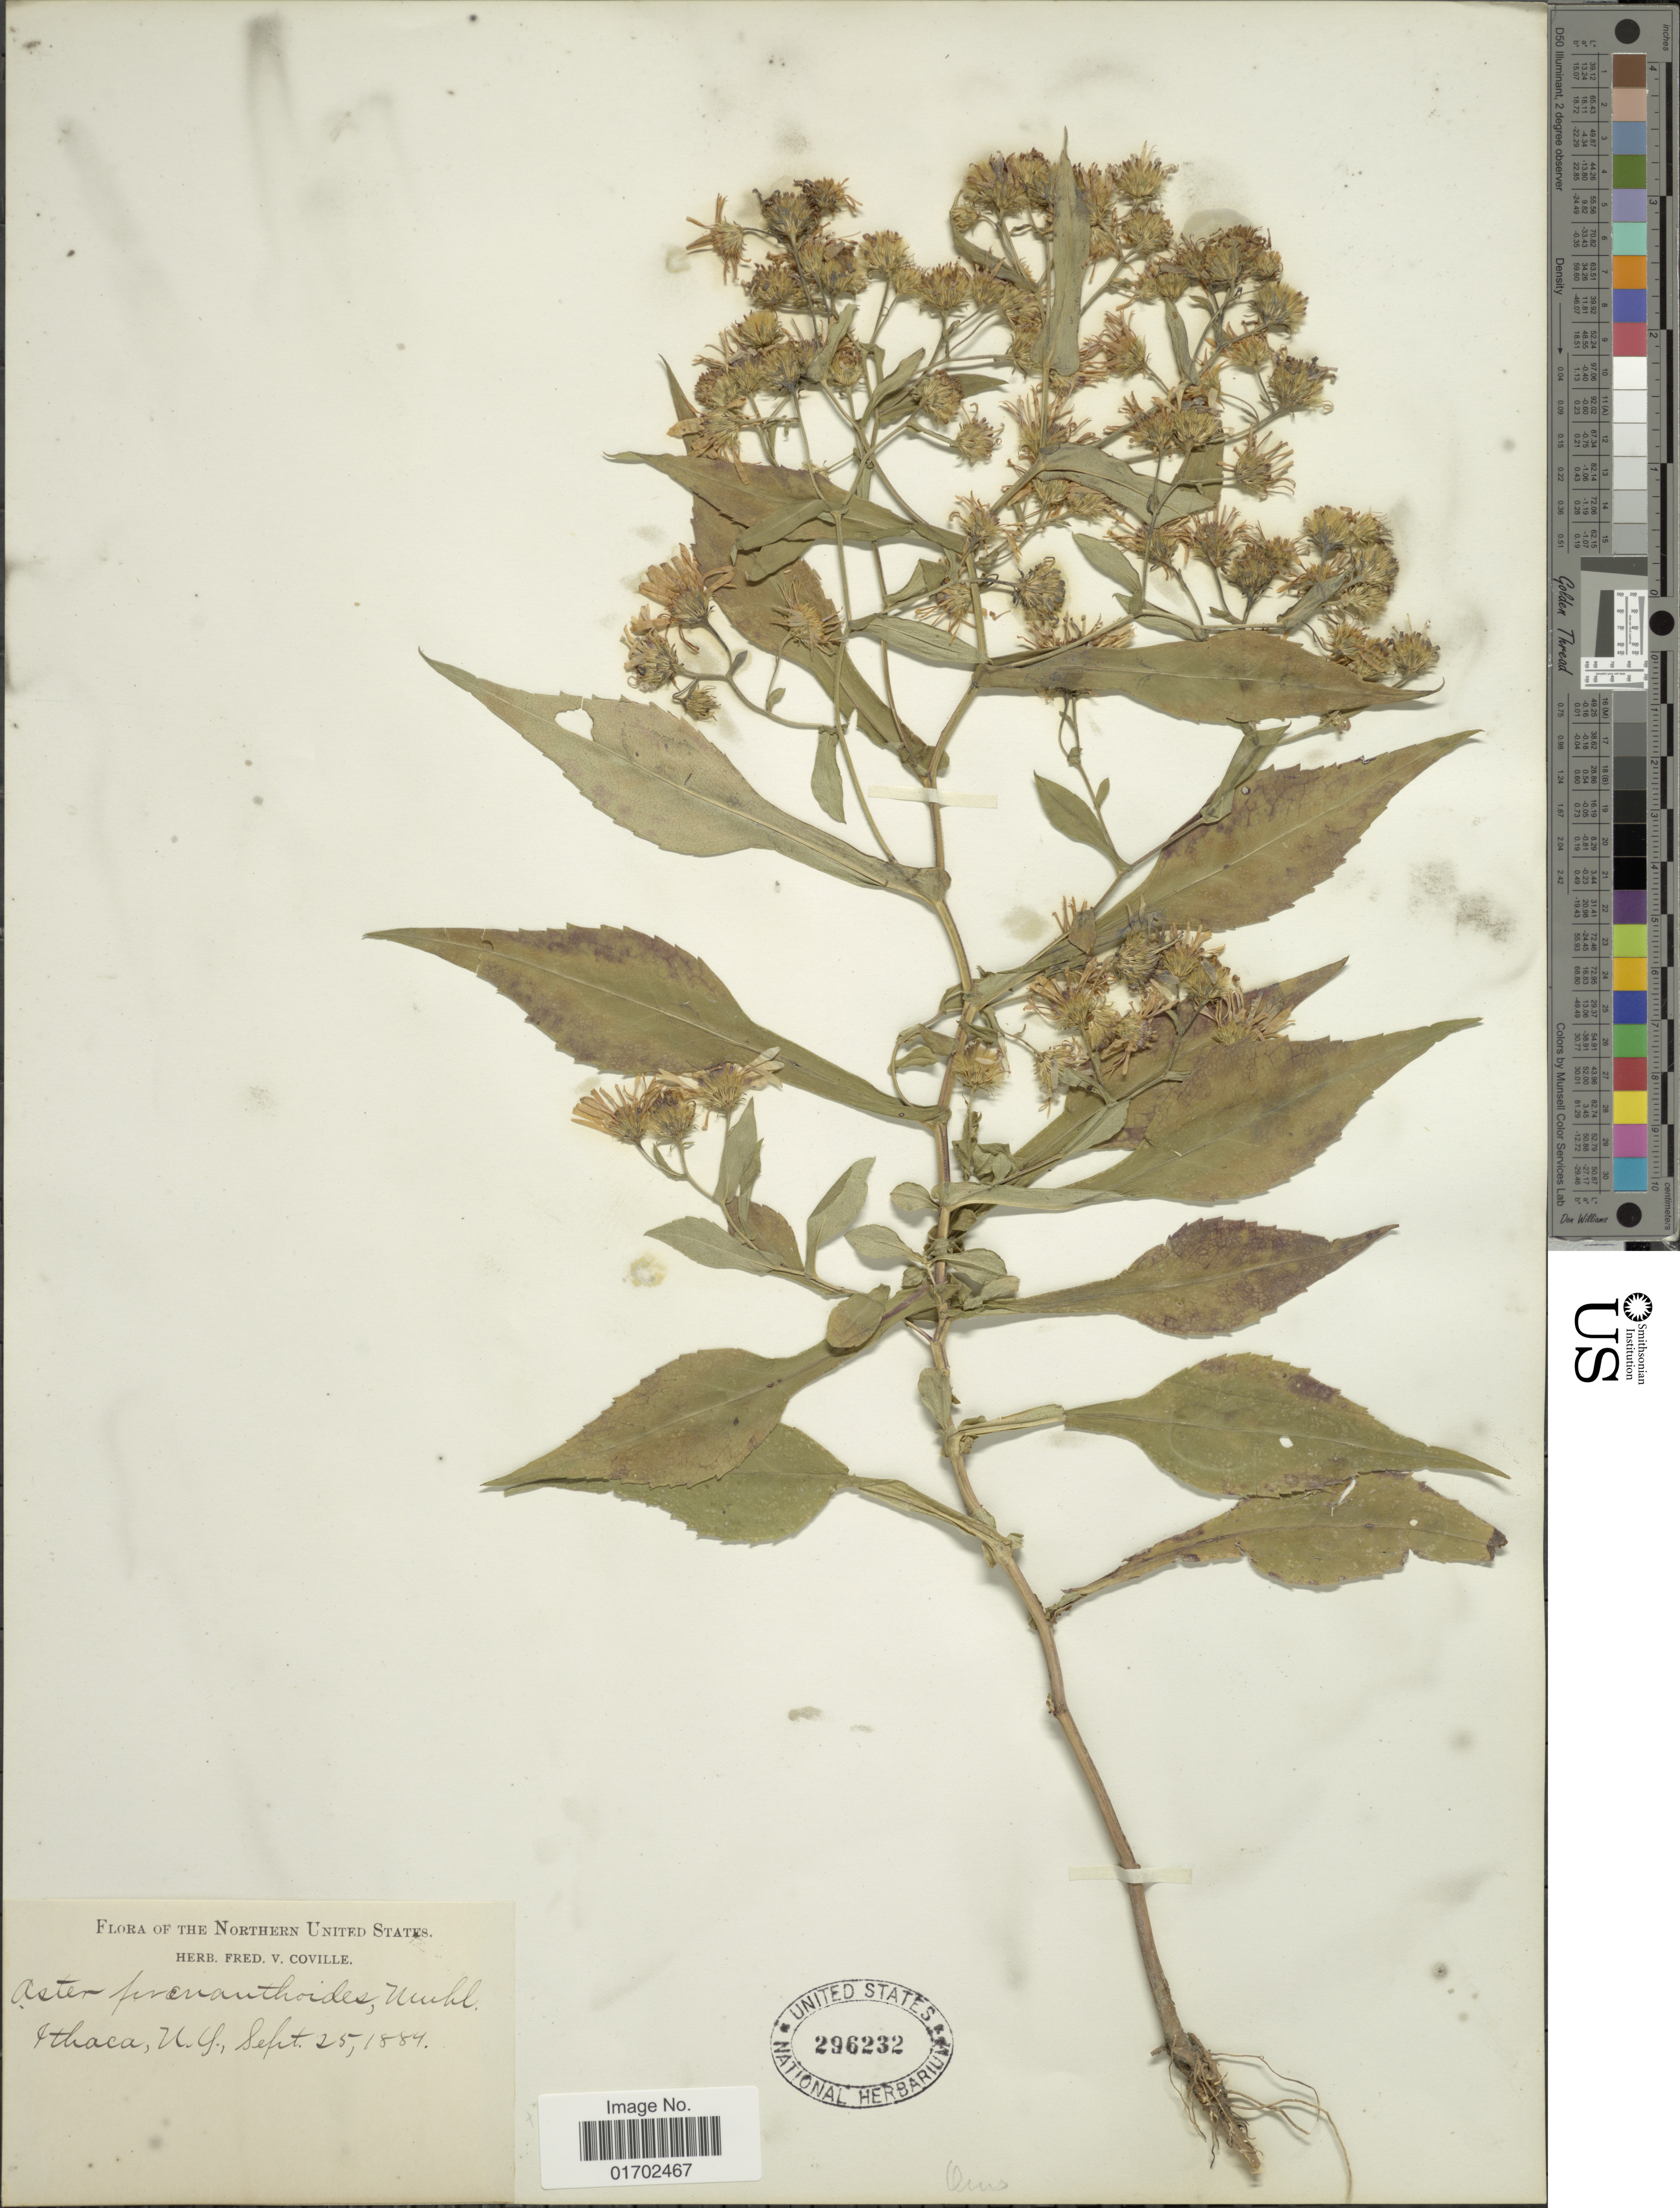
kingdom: Plantae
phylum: Tracheophyta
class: Magnoliopsida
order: Asterales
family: Asteraceae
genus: Symphyotrichum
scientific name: Symphyotrichum prenanthoides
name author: (Muhl. ex Willd.) G.L. Nesom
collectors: ex herb. F. V. Coville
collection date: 1884-09-25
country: United States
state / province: New York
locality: Northern United States. Ithaca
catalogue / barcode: US 296232